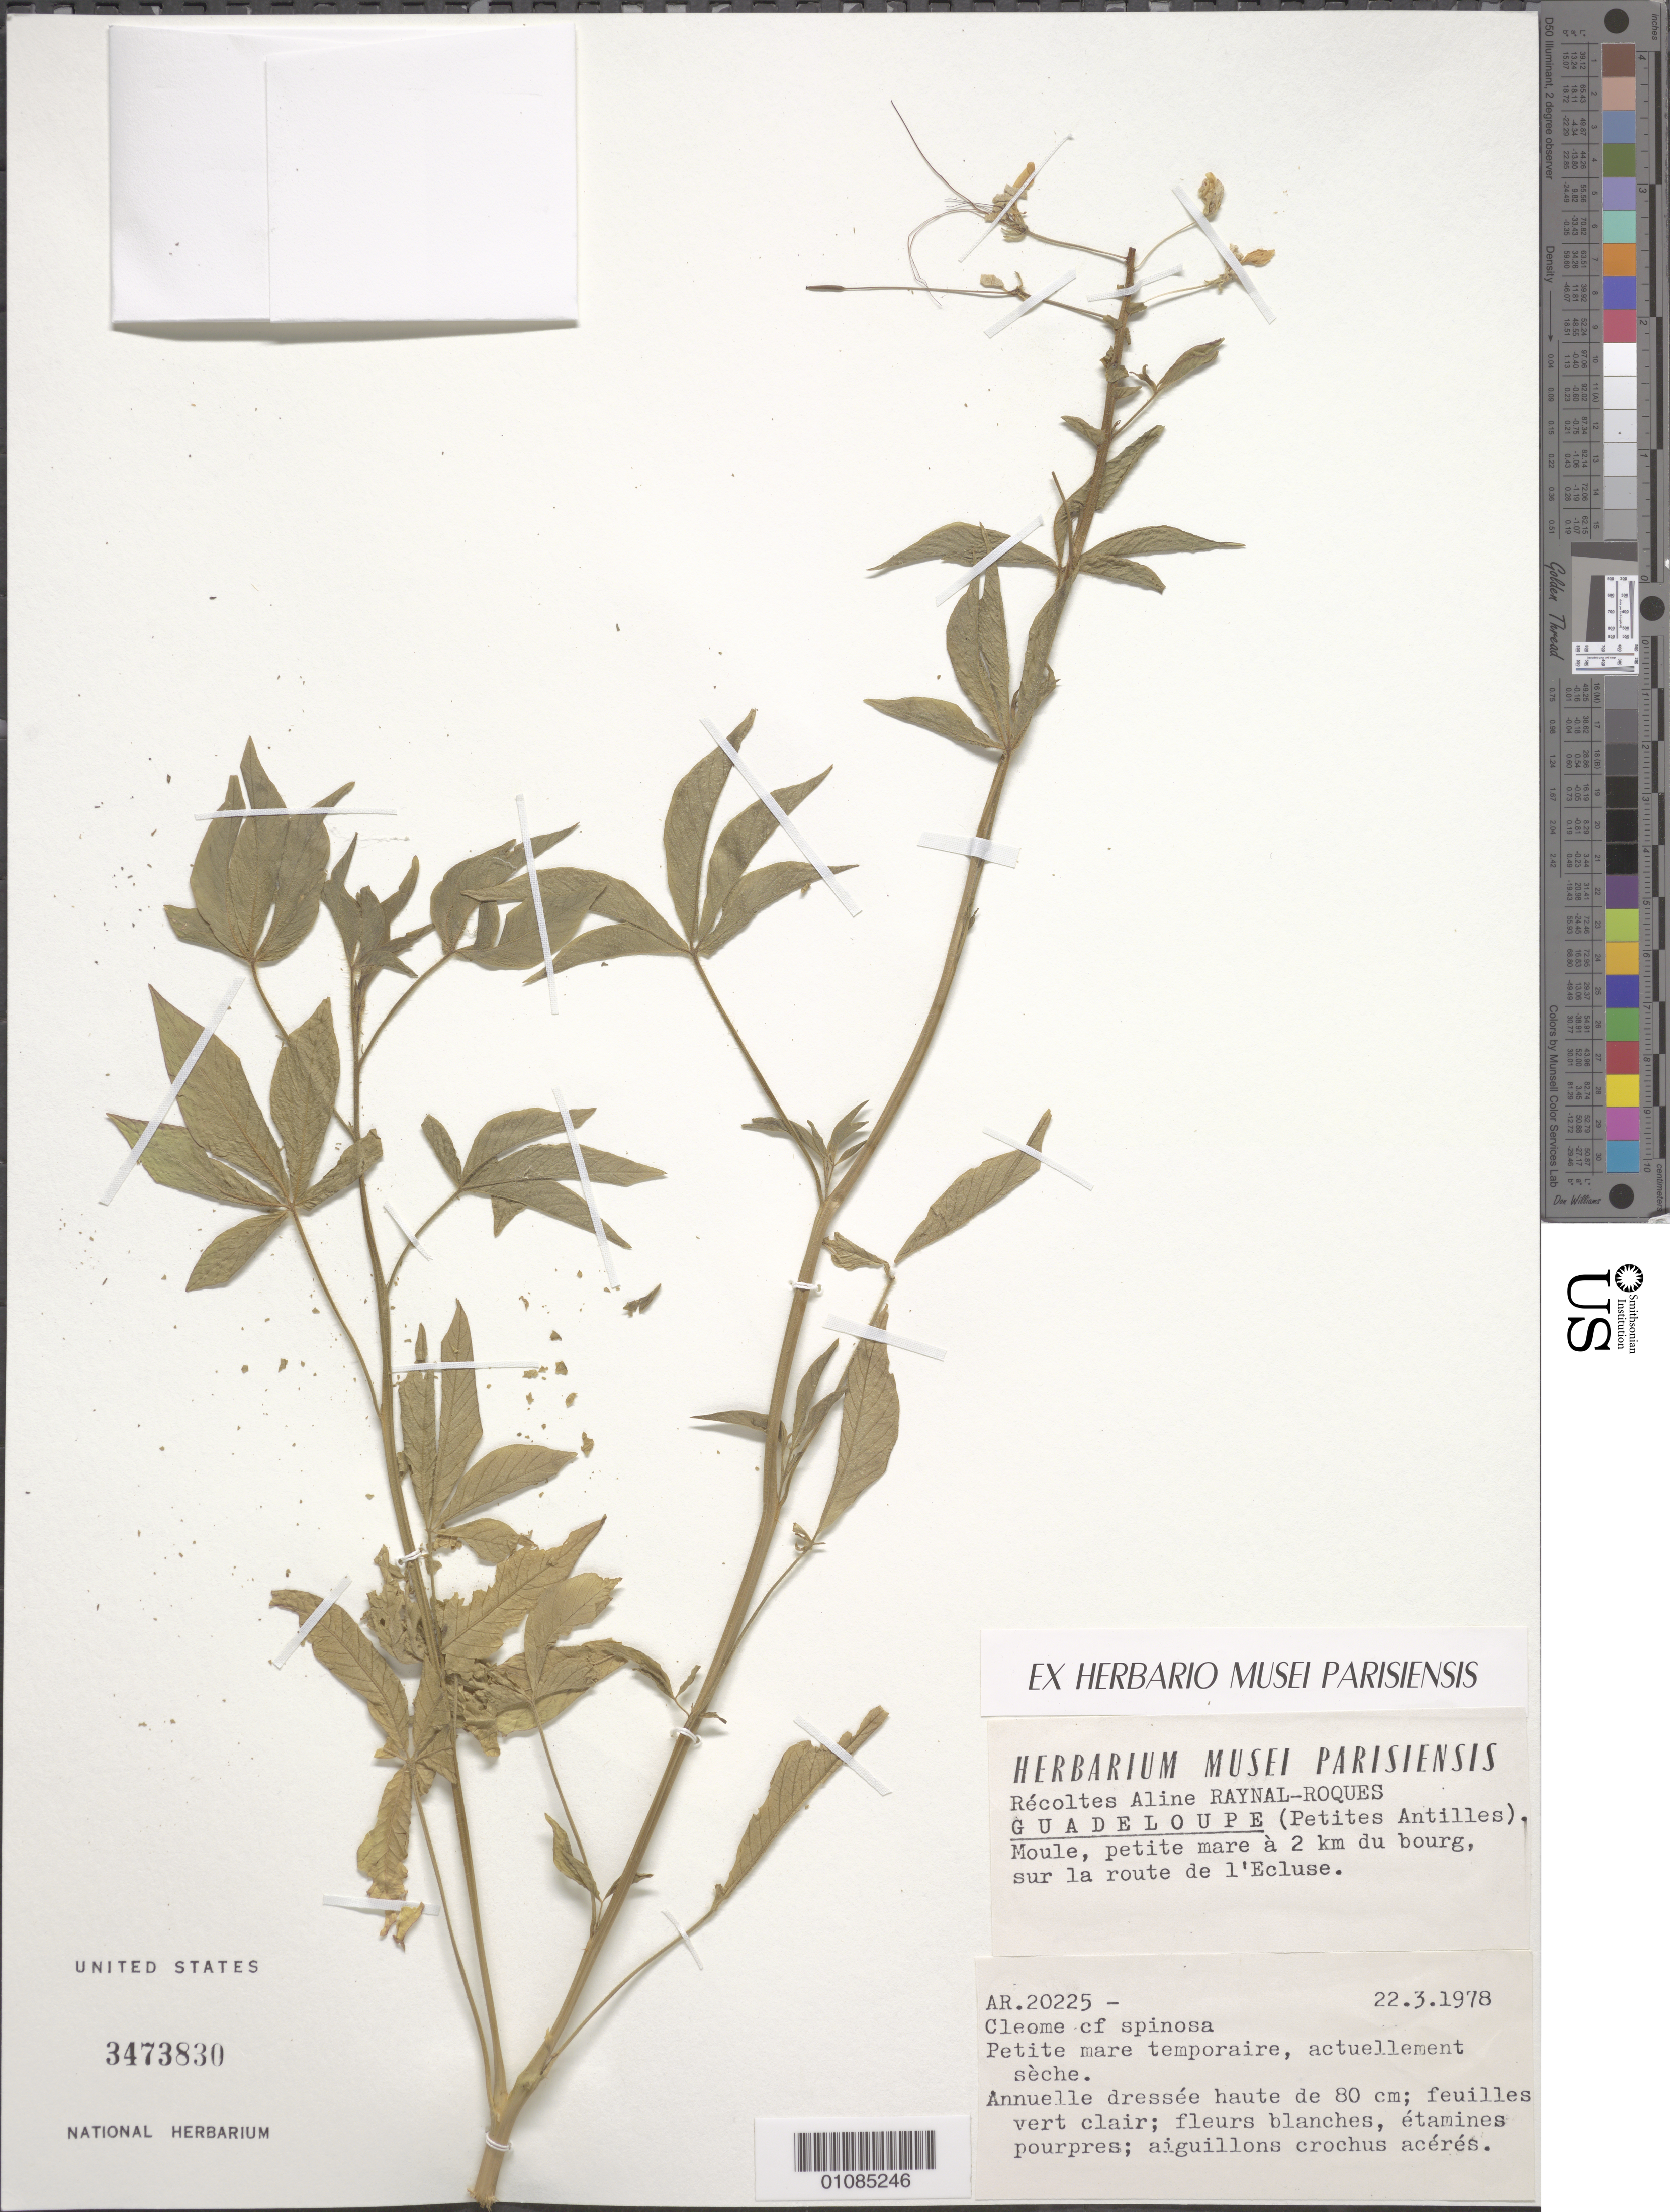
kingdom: Plantae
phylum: Tracheophyta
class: Magnoliopsida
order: Brassicales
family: Cleomaceae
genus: Tarenaya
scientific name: Tarenaya spinosa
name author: (Jacq.) Raf.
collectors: A. M. Raynal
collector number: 20225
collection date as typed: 22 Mar 1978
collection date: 1978-03-22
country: Guadeloupe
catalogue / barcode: US 3473830